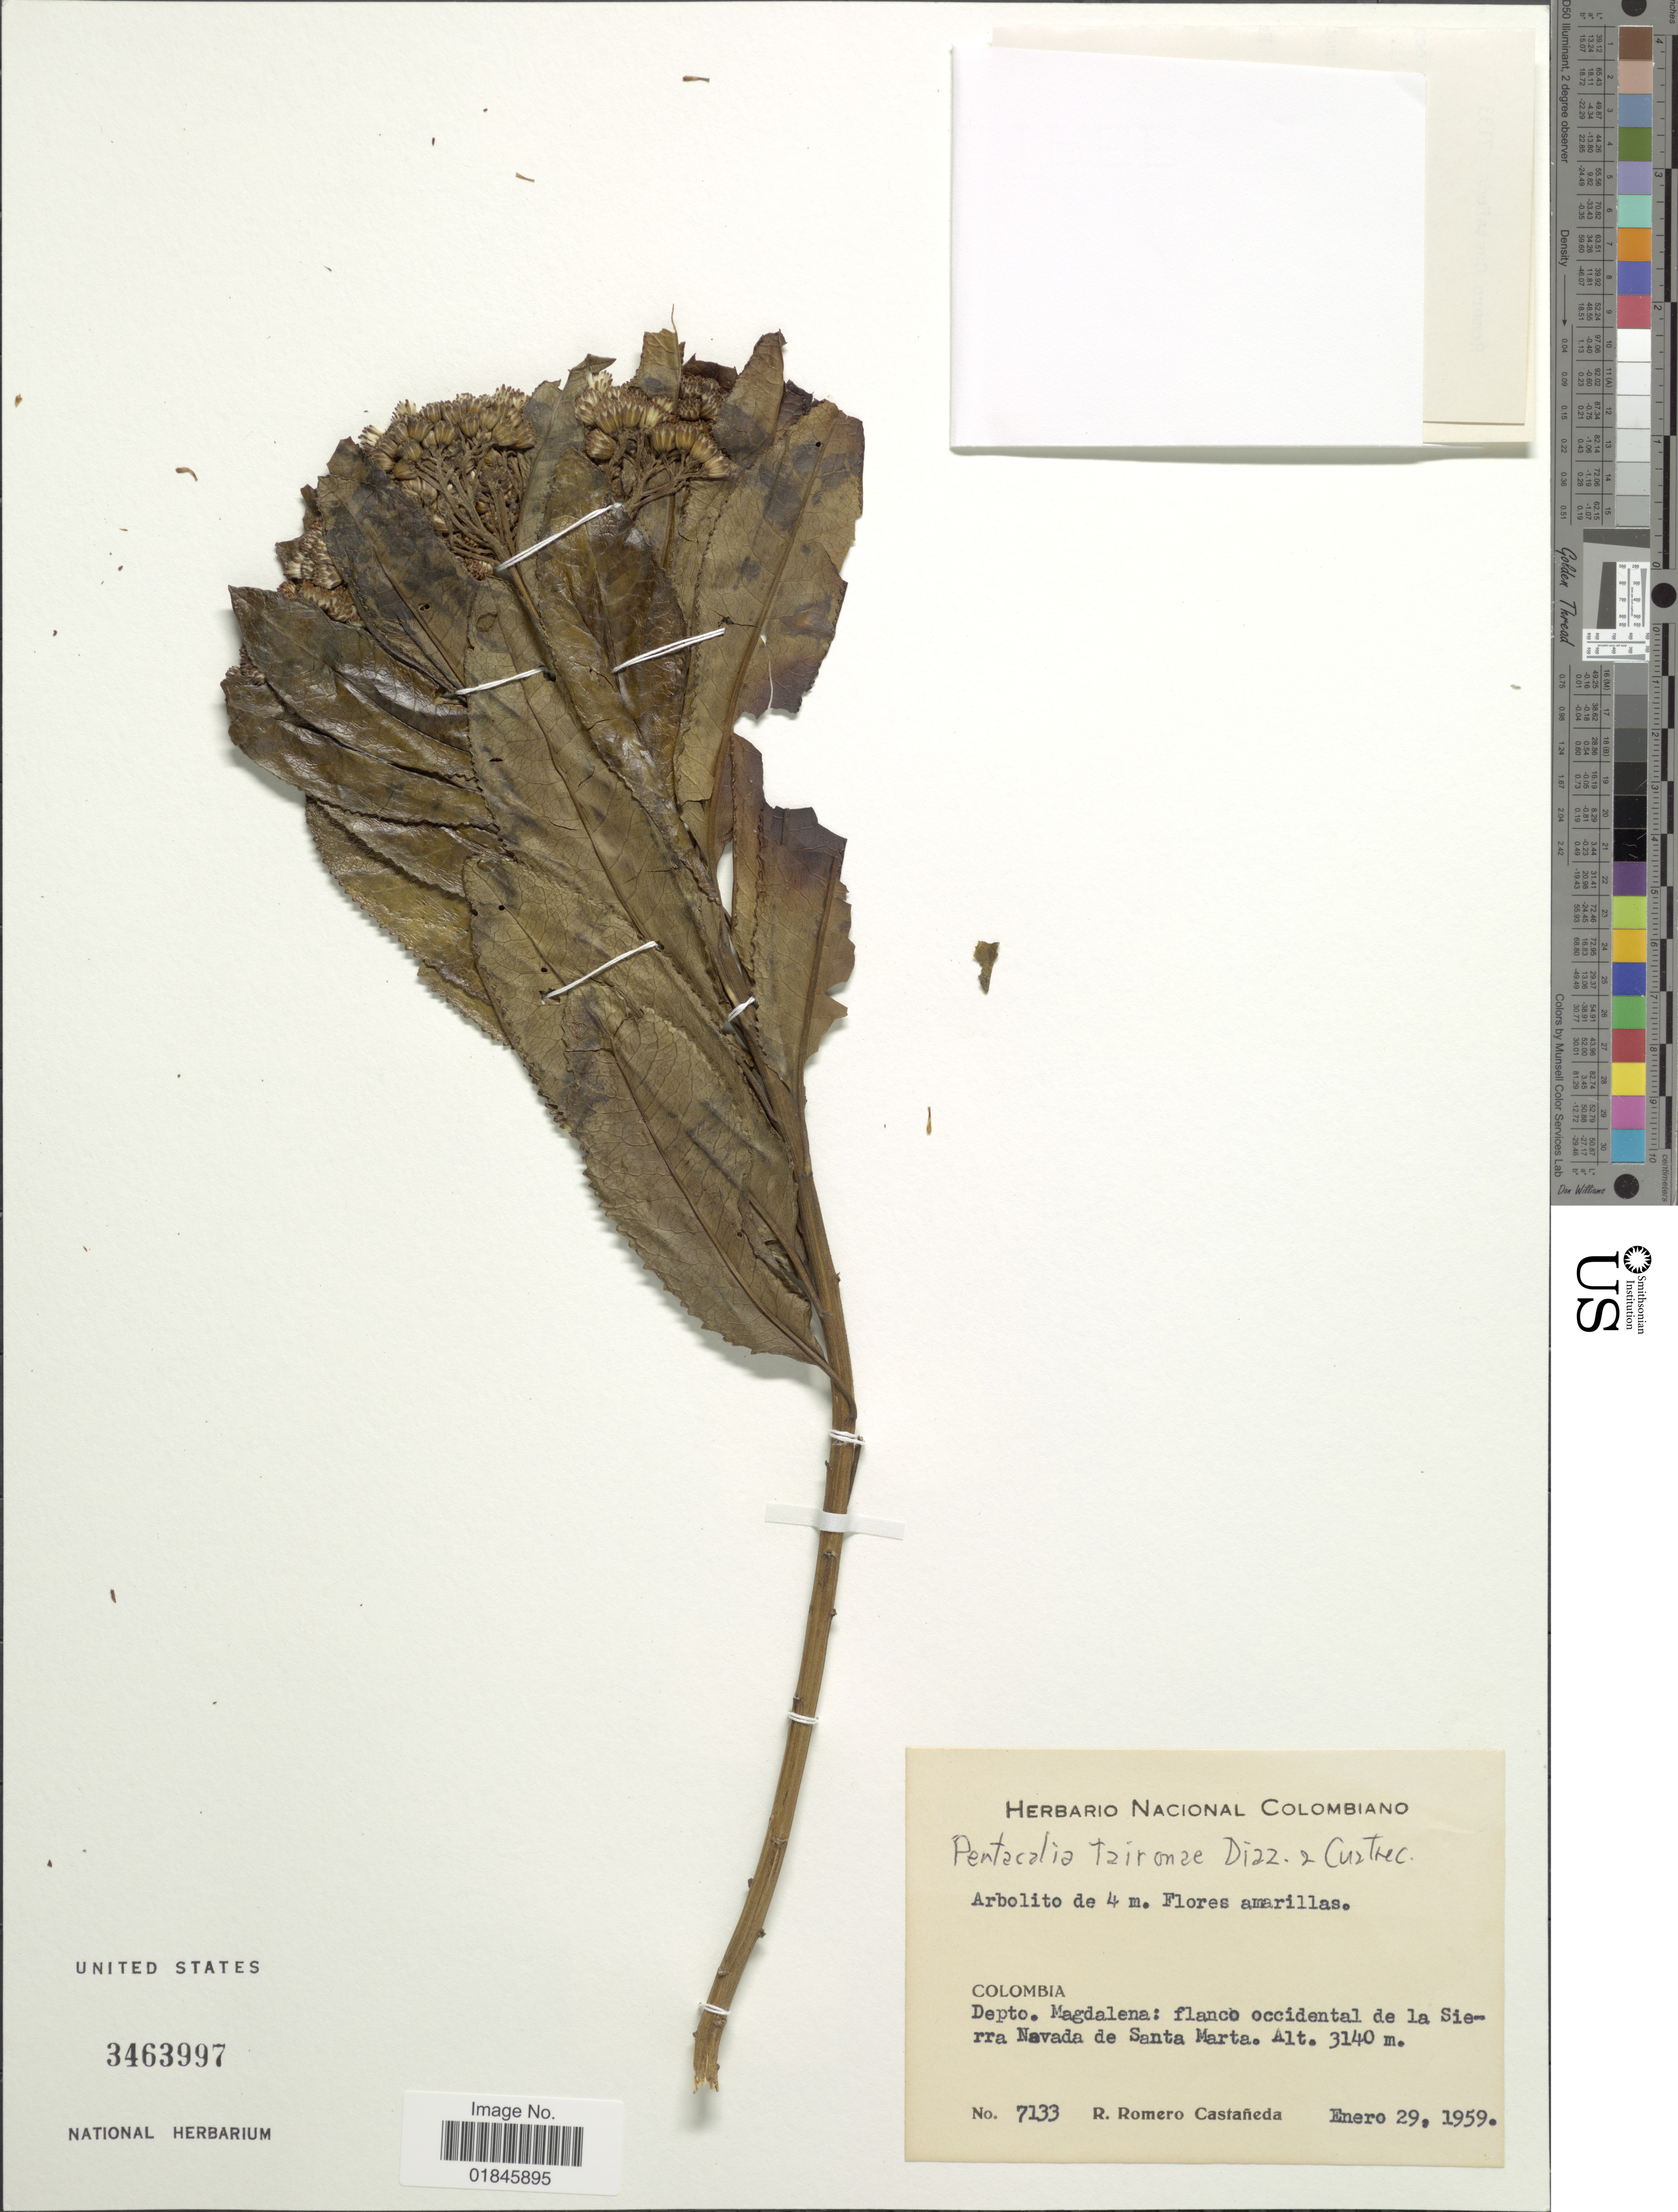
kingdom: Plantae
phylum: Tracheophyta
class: Magnoliopsida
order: Asterales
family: Asteraceae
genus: Pentacalia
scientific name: Pentacalia taironae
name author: S. Díaz & Cuatrec.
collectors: R. Romero Castañeda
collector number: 7133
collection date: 1959-01-29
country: Colombia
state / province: Magdalena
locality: Depto. Magdalena: flanco occidental de la Sierra Nevada de Santa Marta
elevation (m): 3140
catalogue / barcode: US 3463997